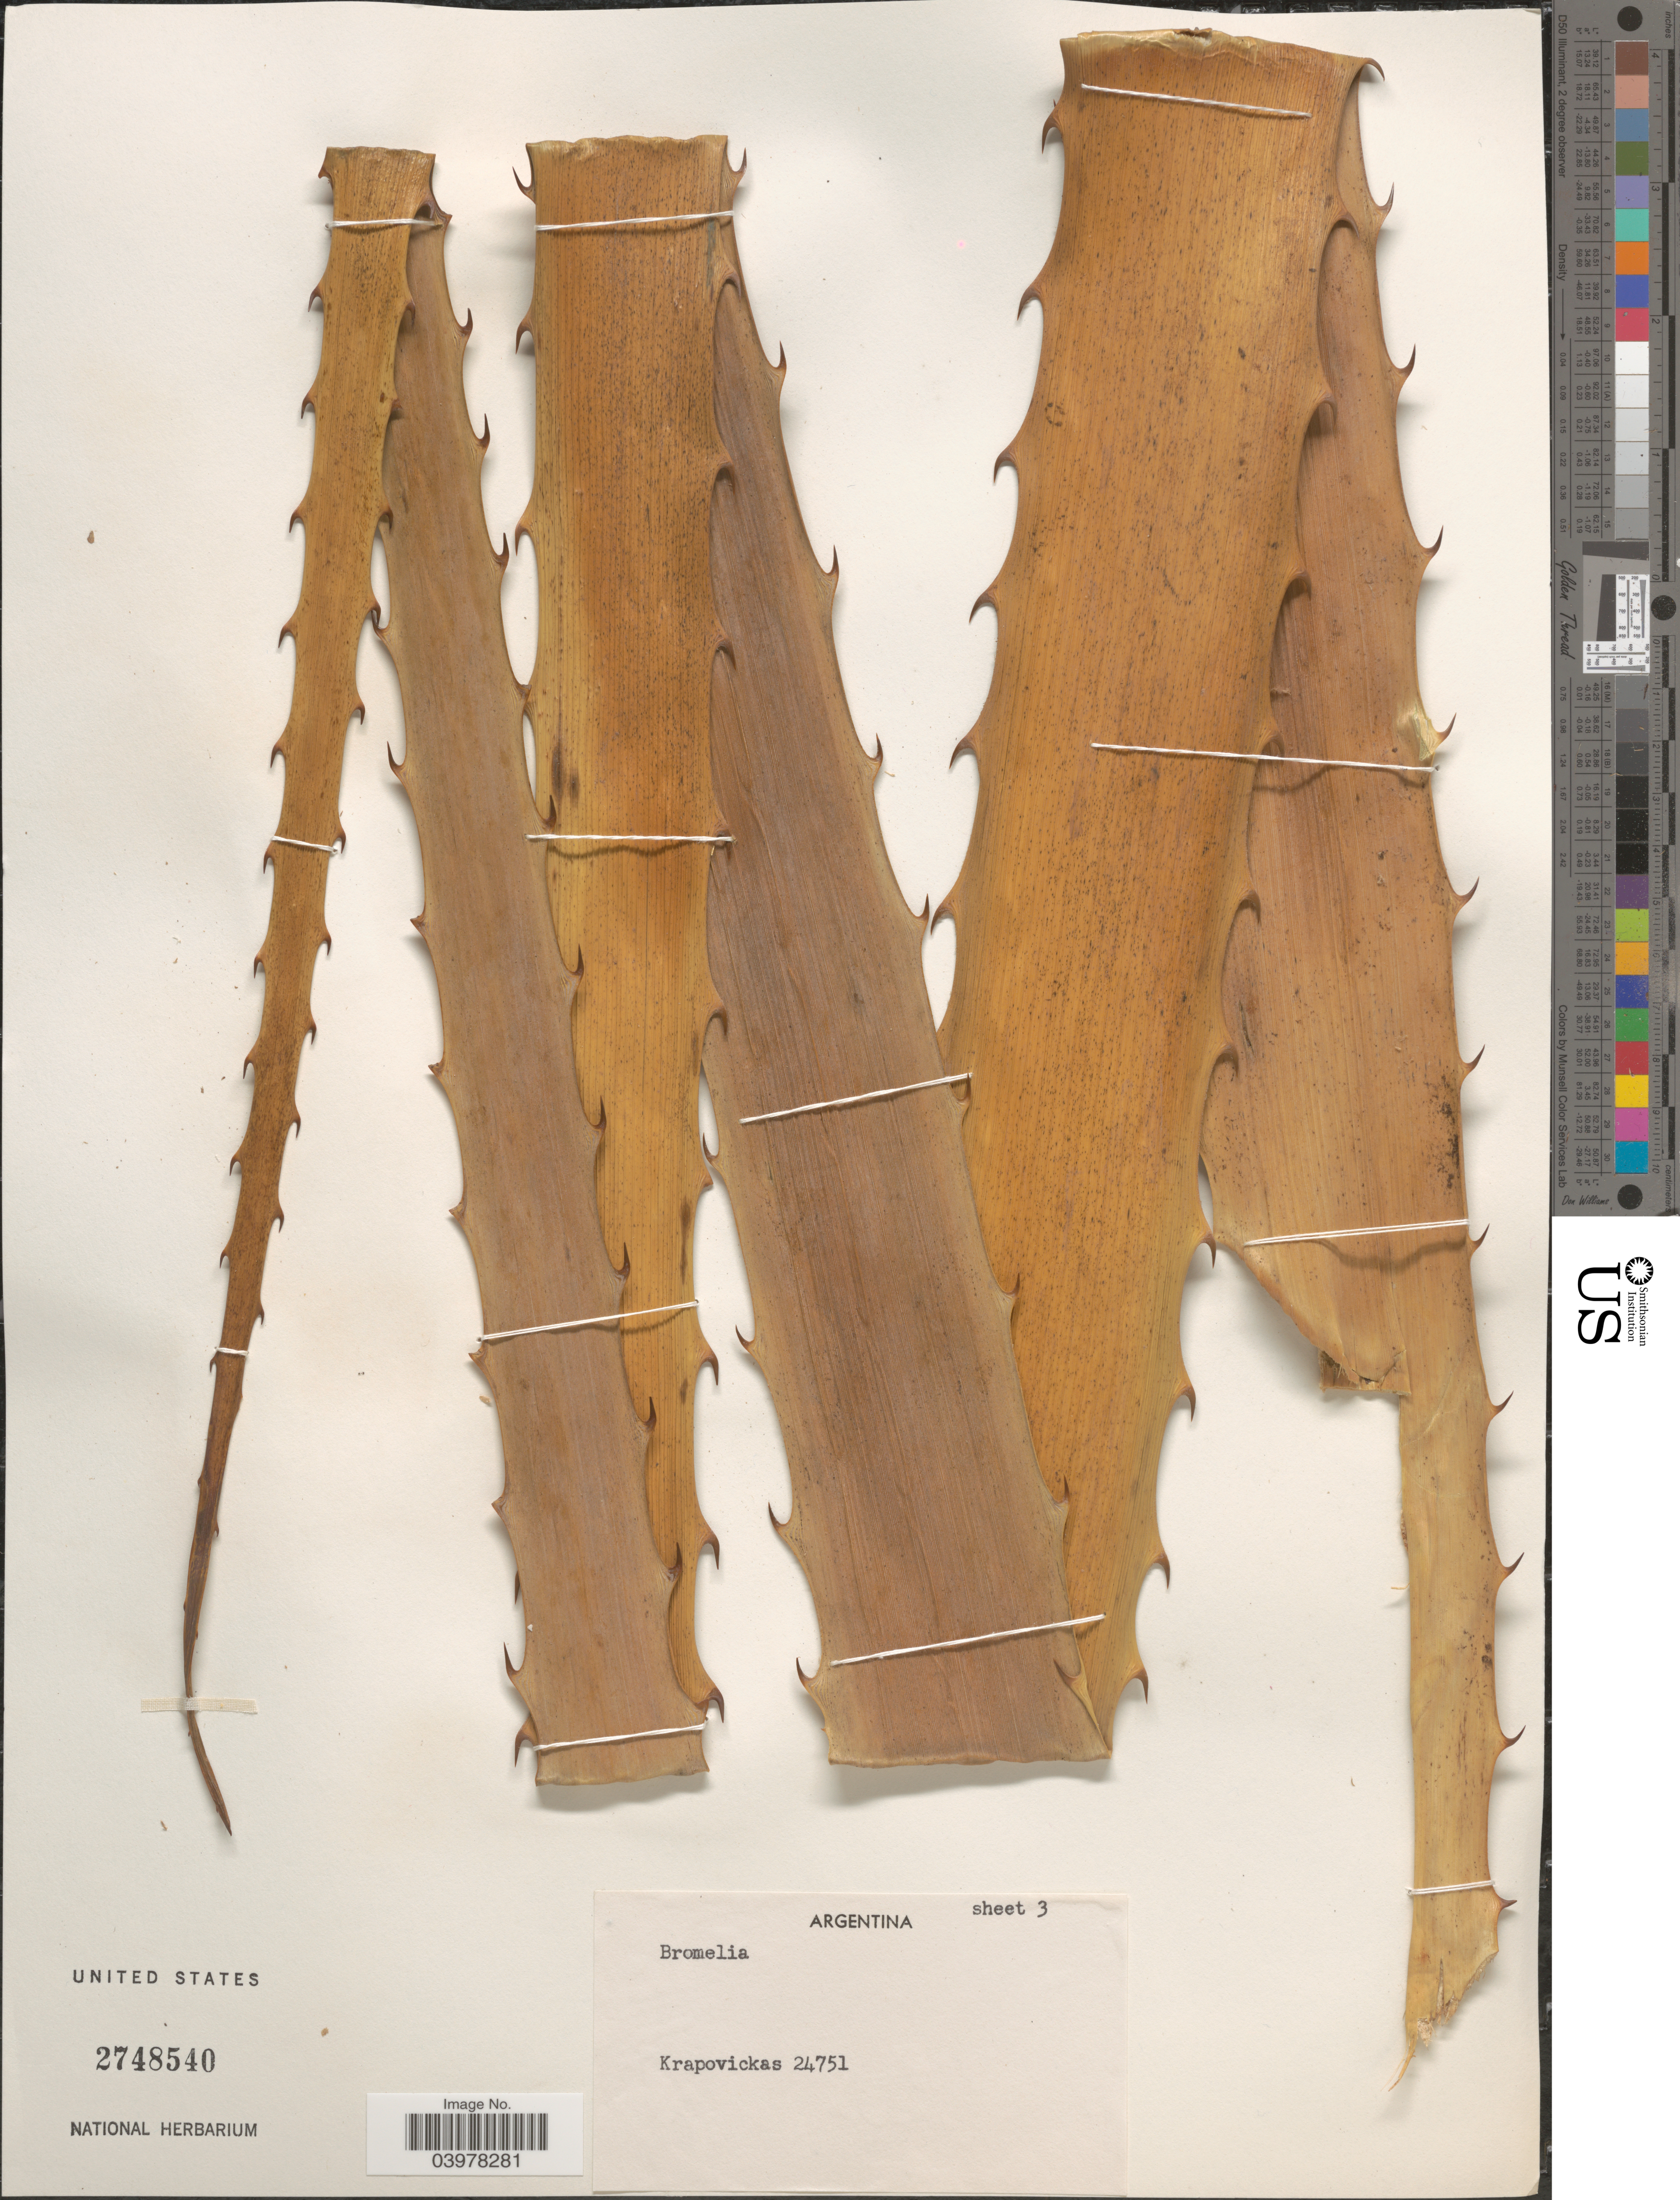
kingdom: Plantae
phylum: Tracheophyta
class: Liliopsida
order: Poales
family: Bromeliaceae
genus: Bromelia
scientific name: Bromelia sp.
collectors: Krapovickas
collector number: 24751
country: Argentina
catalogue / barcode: US 2748540